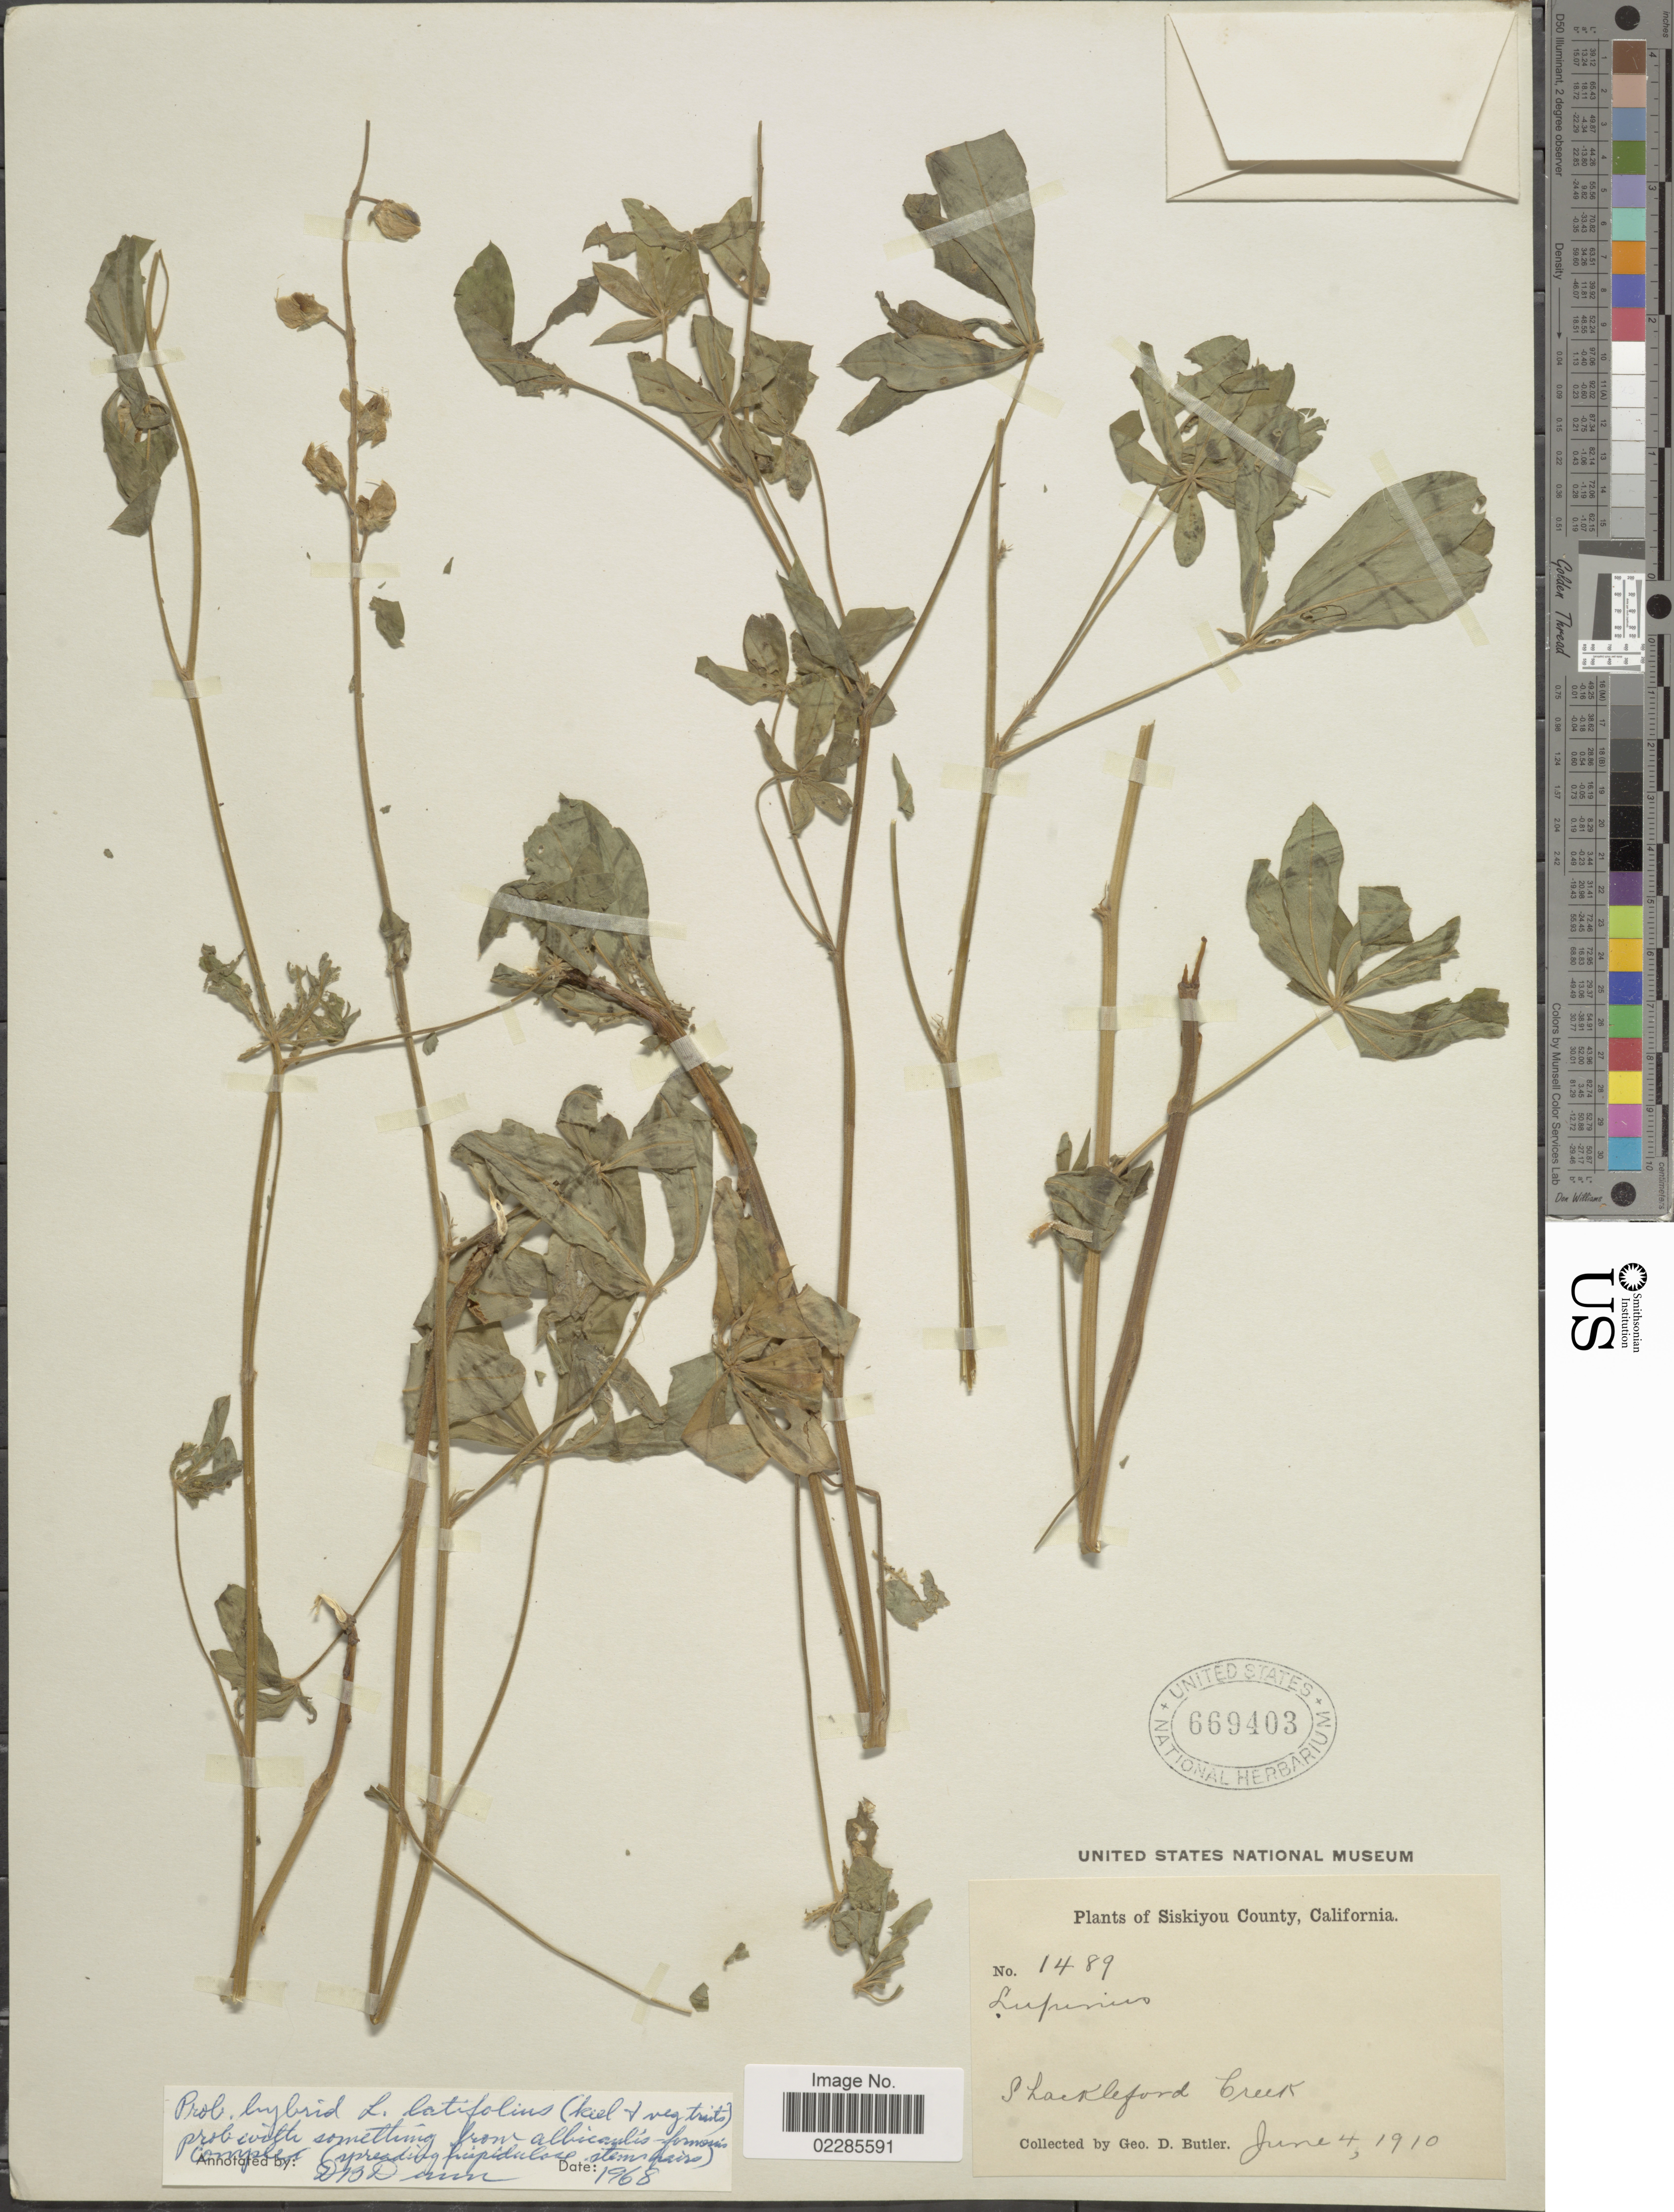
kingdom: Plantae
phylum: Tracheophyta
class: Magnoliopsida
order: Fabales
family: Fabaceae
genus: Lupinus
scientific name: Lupinus latifolius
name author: Lindl. ex J. Agardh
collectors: G. D. Butler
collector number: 1489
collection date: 1910-06-04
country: United States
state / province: California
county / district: Siskiyou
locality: Siskiyou County, Shackleford Creek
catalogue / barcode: US 669403